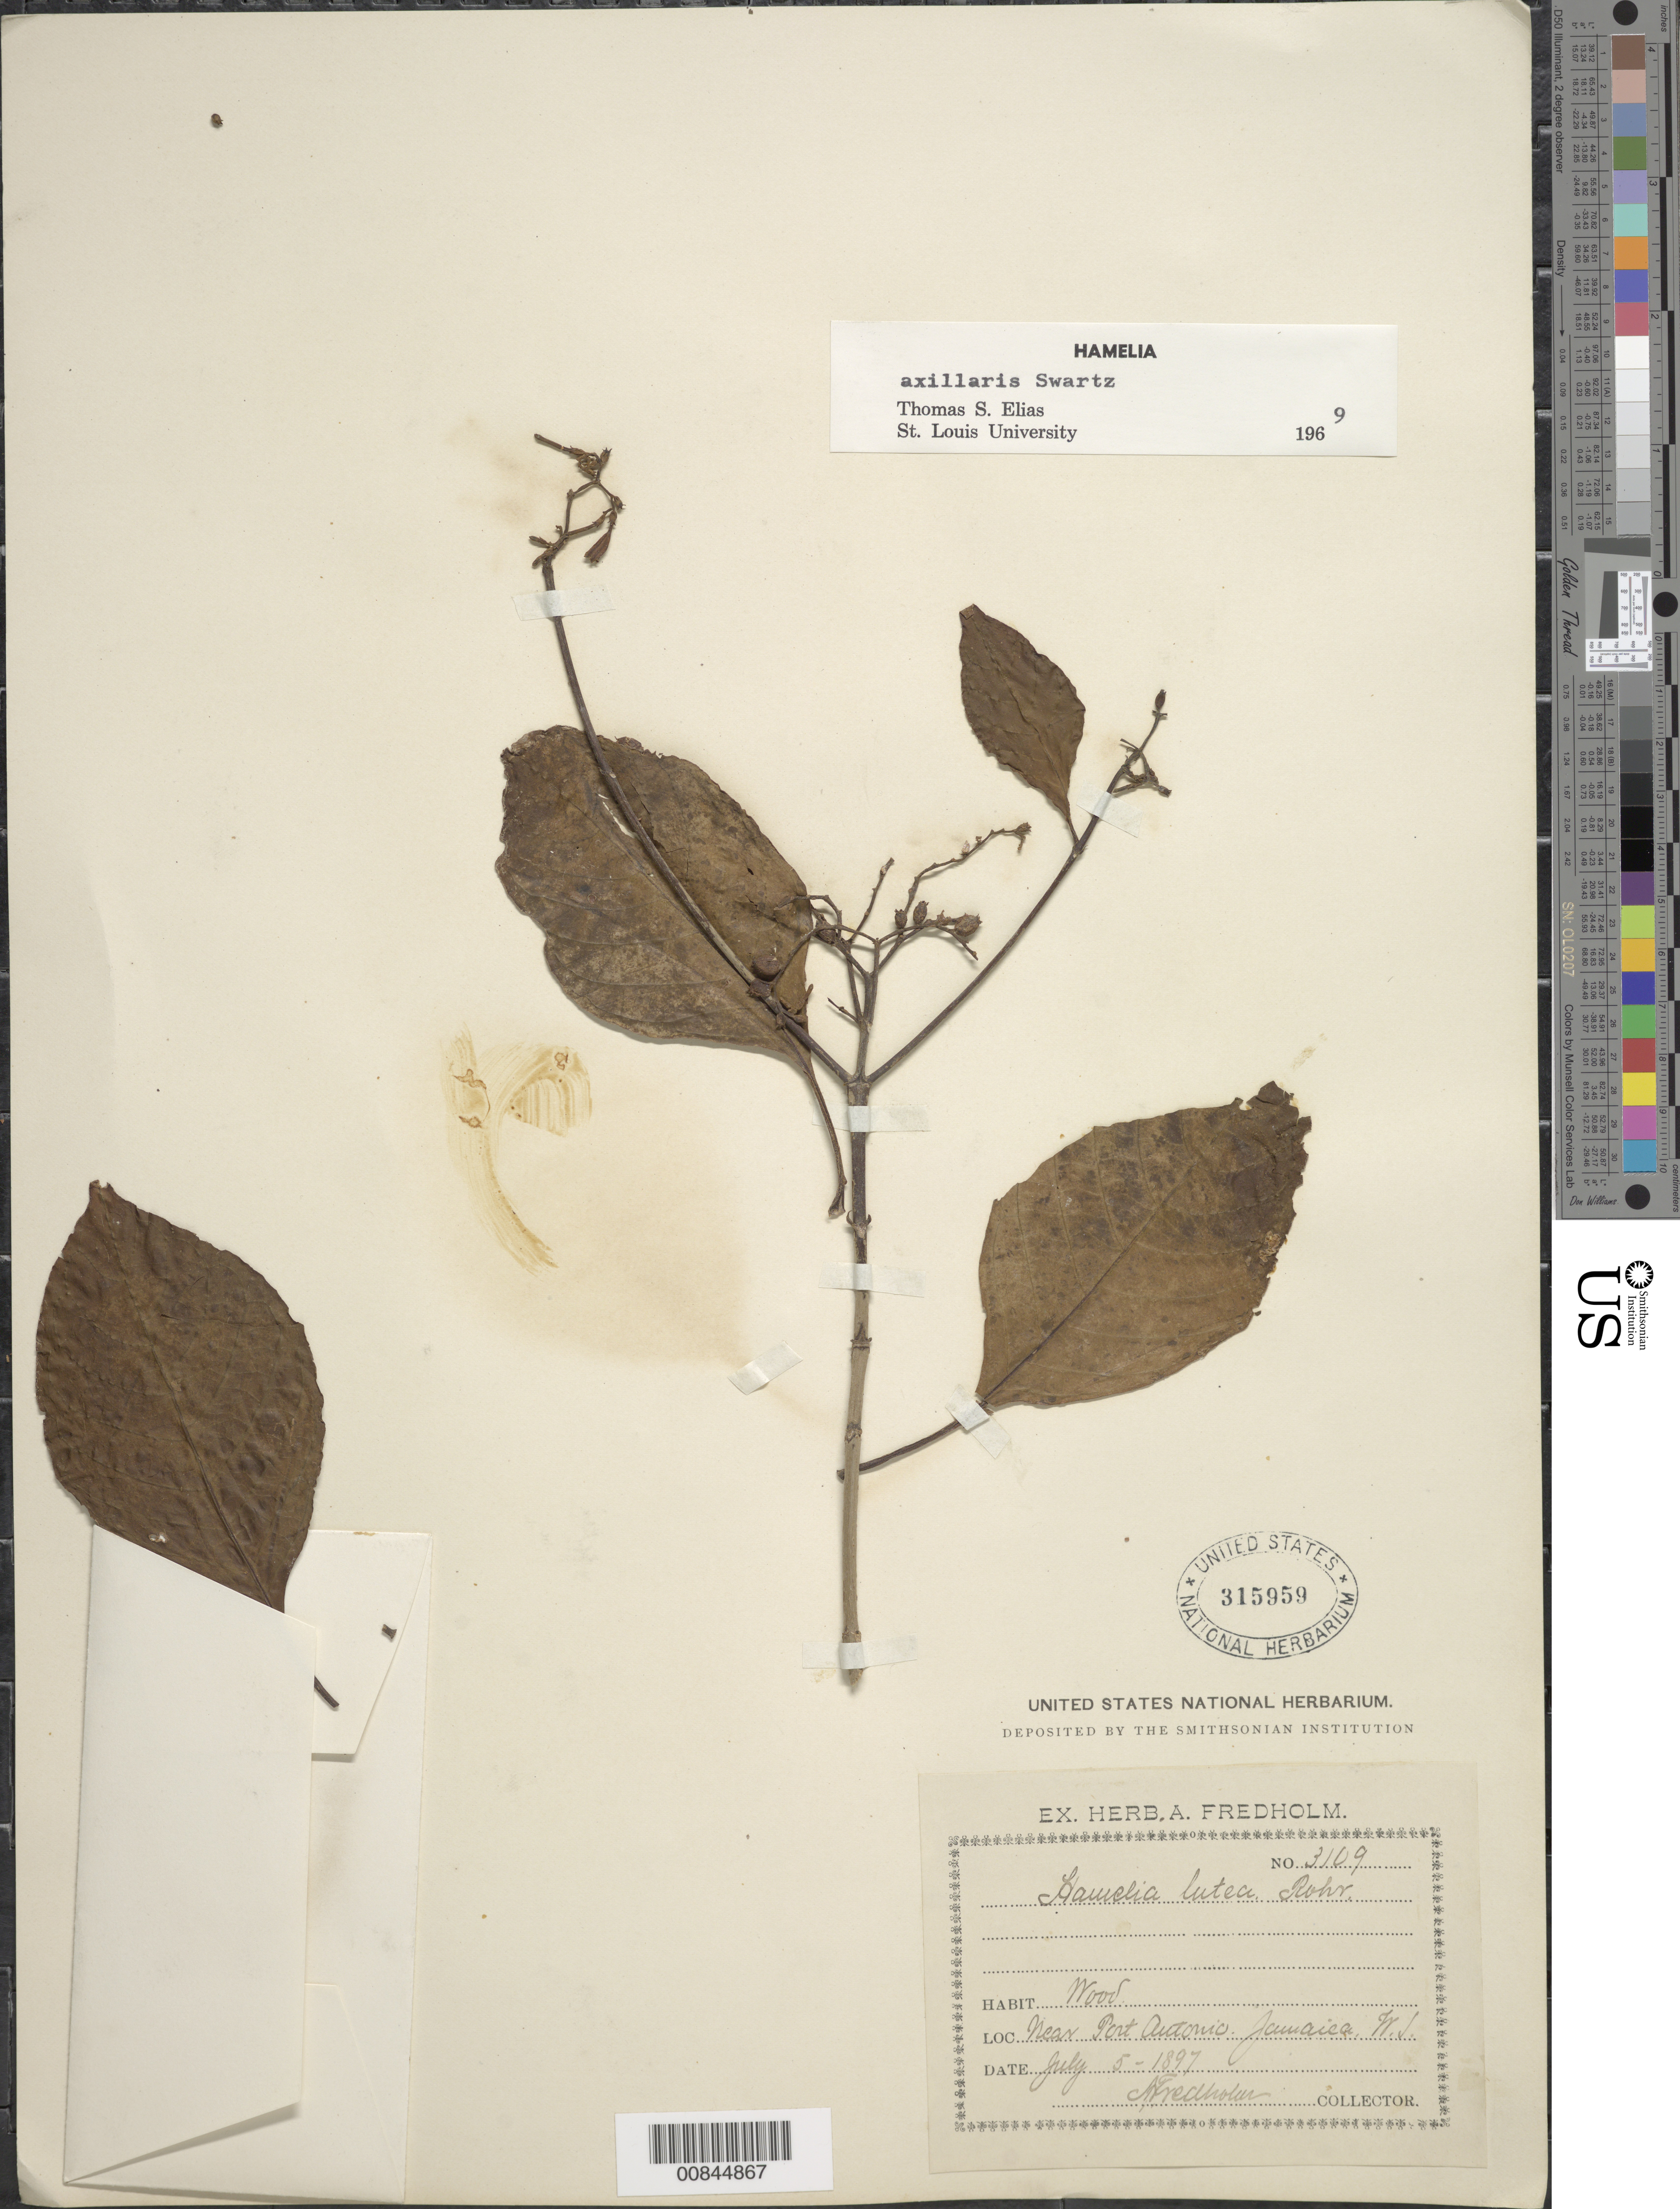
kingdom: Plantae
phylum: Tracheophyta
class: Magnoliopsida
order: Gentianales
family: Rubiaceae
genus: Hamelia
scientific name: Hamelia axillaris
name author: Sw.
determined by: Elias, T. S.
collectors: A. J. Fredholm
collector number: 3109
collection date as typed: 05 Jul 1897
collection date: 1897-07-05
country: Jamaica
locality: Near Port Antonio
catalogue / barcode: US 315959